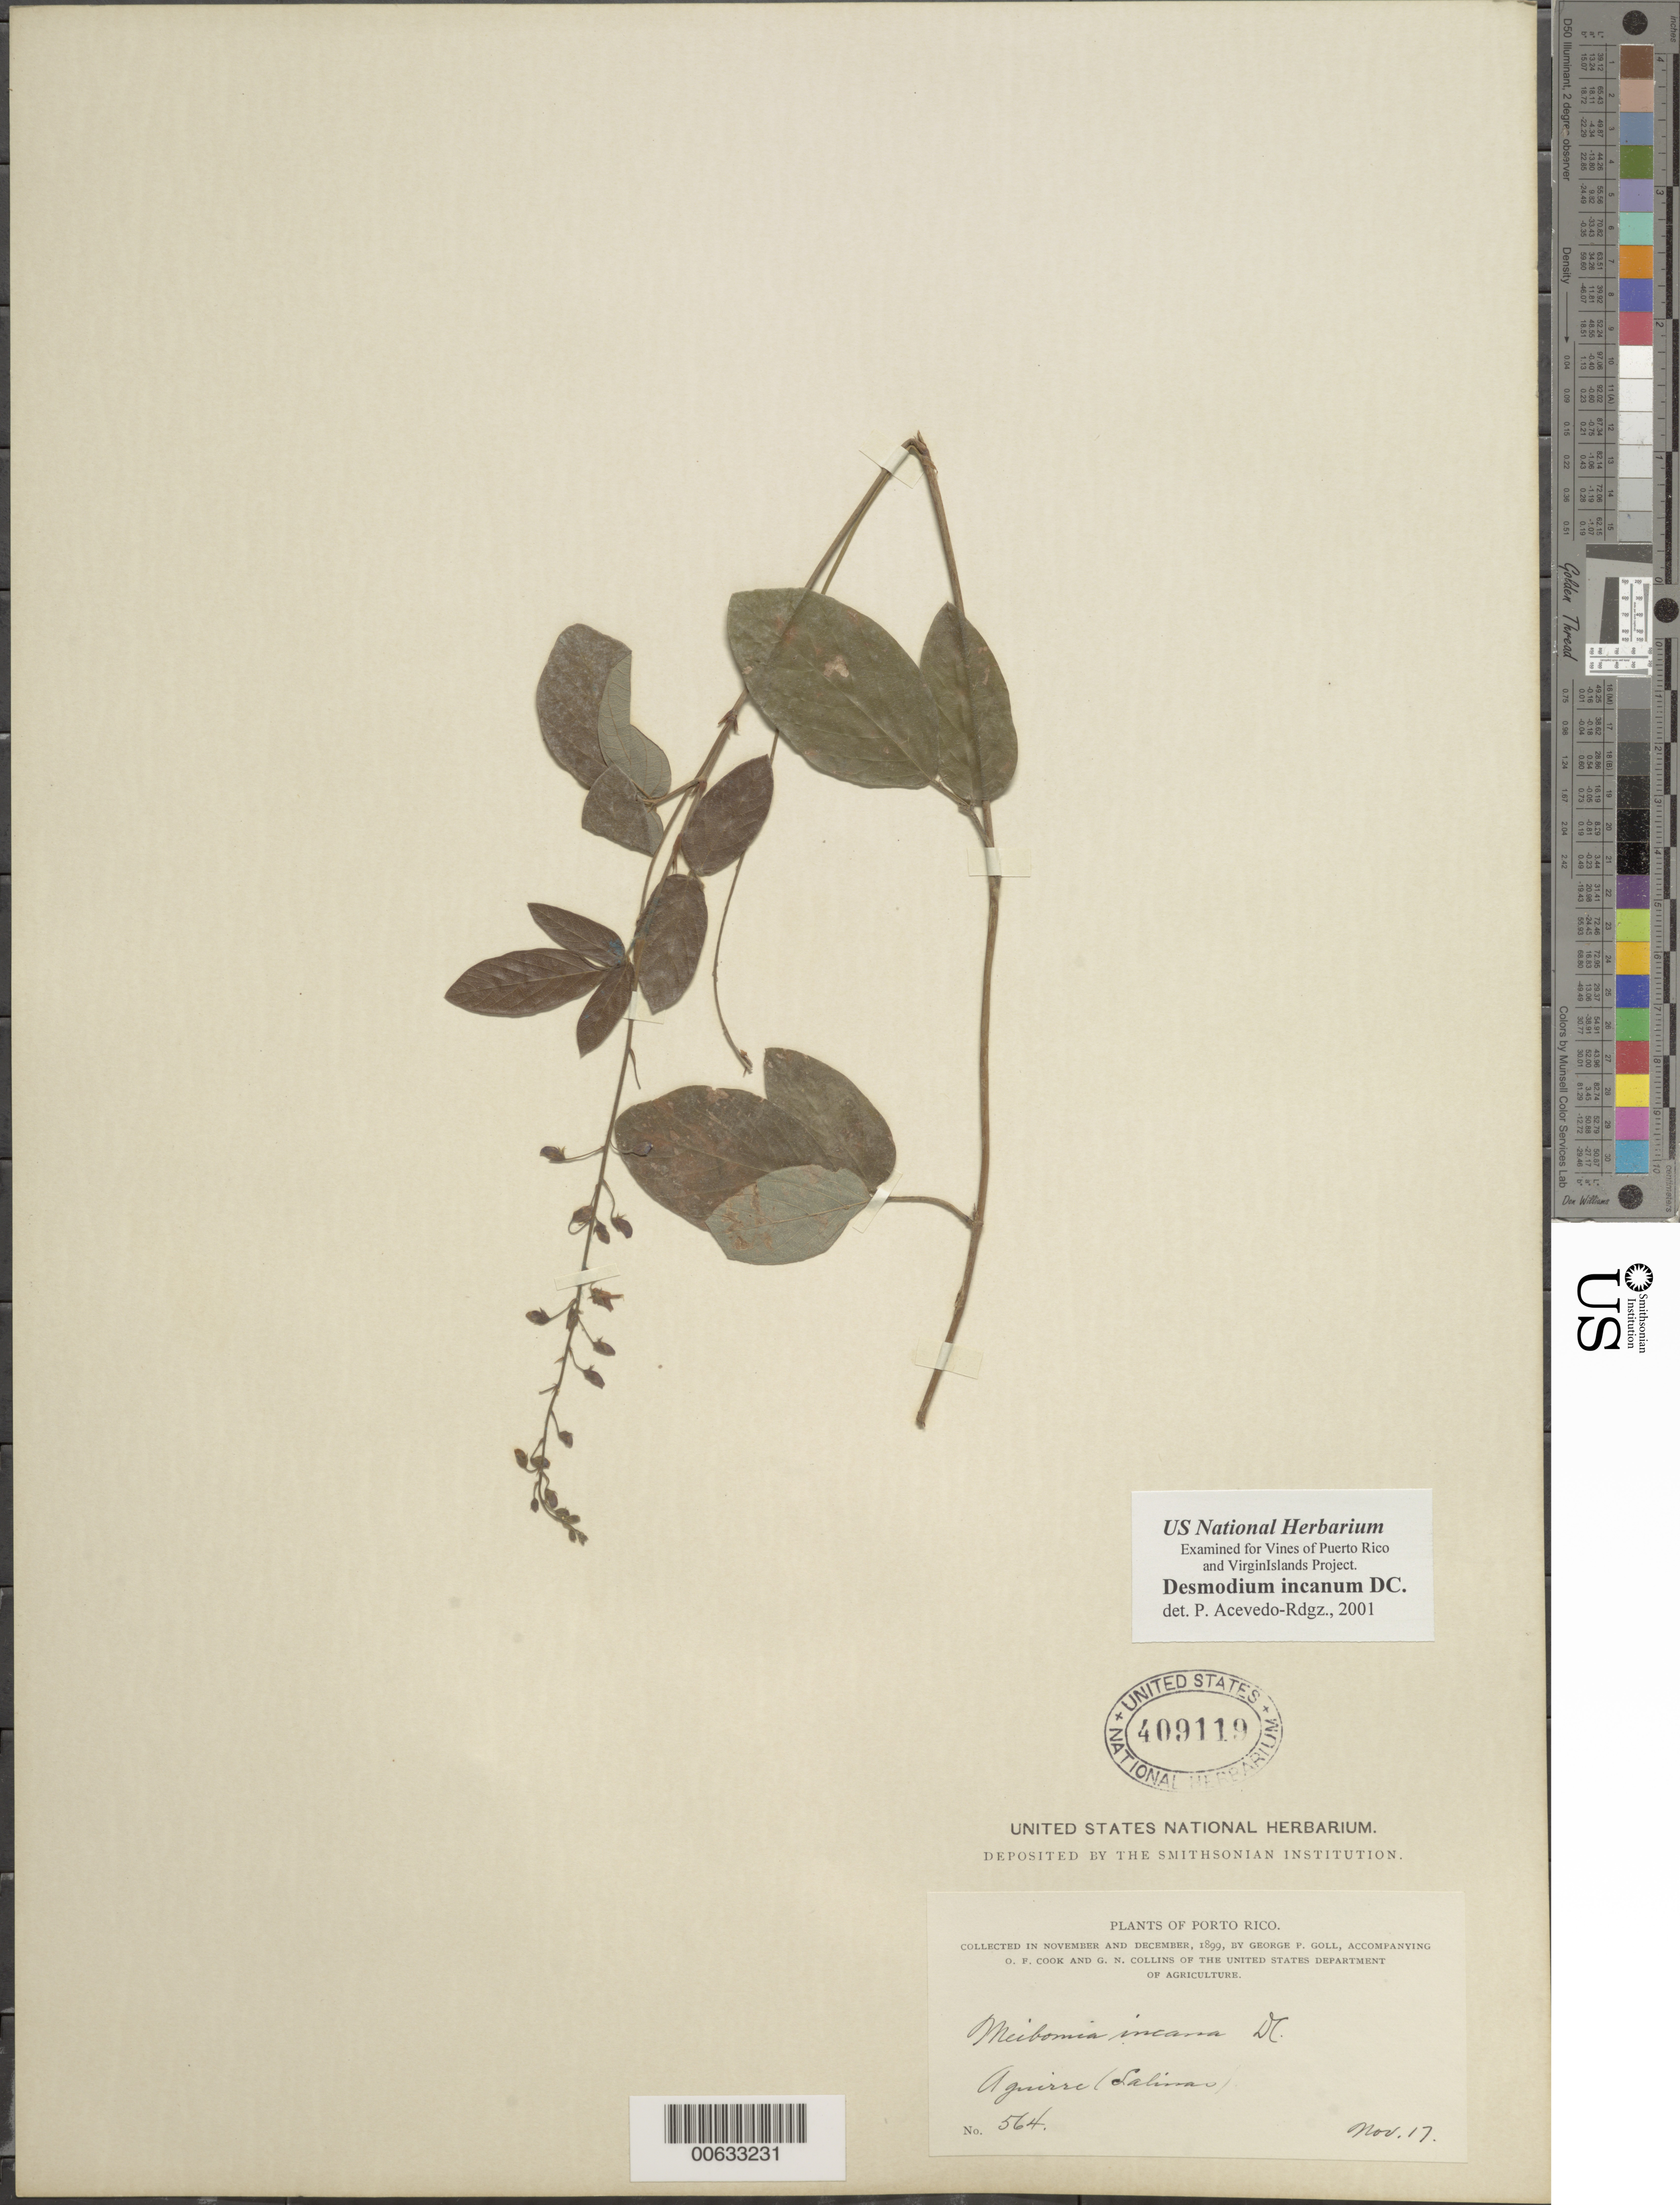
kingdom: Plantae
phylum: Tracheophyta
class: Magnoliopsida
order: Fabales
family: Fabaceae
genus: Desmodium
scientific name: Desmodium incanum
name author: (Sw.) DC.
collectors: G. P. Goll, O. F. Cook & G. Collins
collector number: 564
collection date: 1899-11-17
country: Puerto Rico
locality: Porto Rico, Aguirre (Salinar)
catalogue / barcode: US 409119